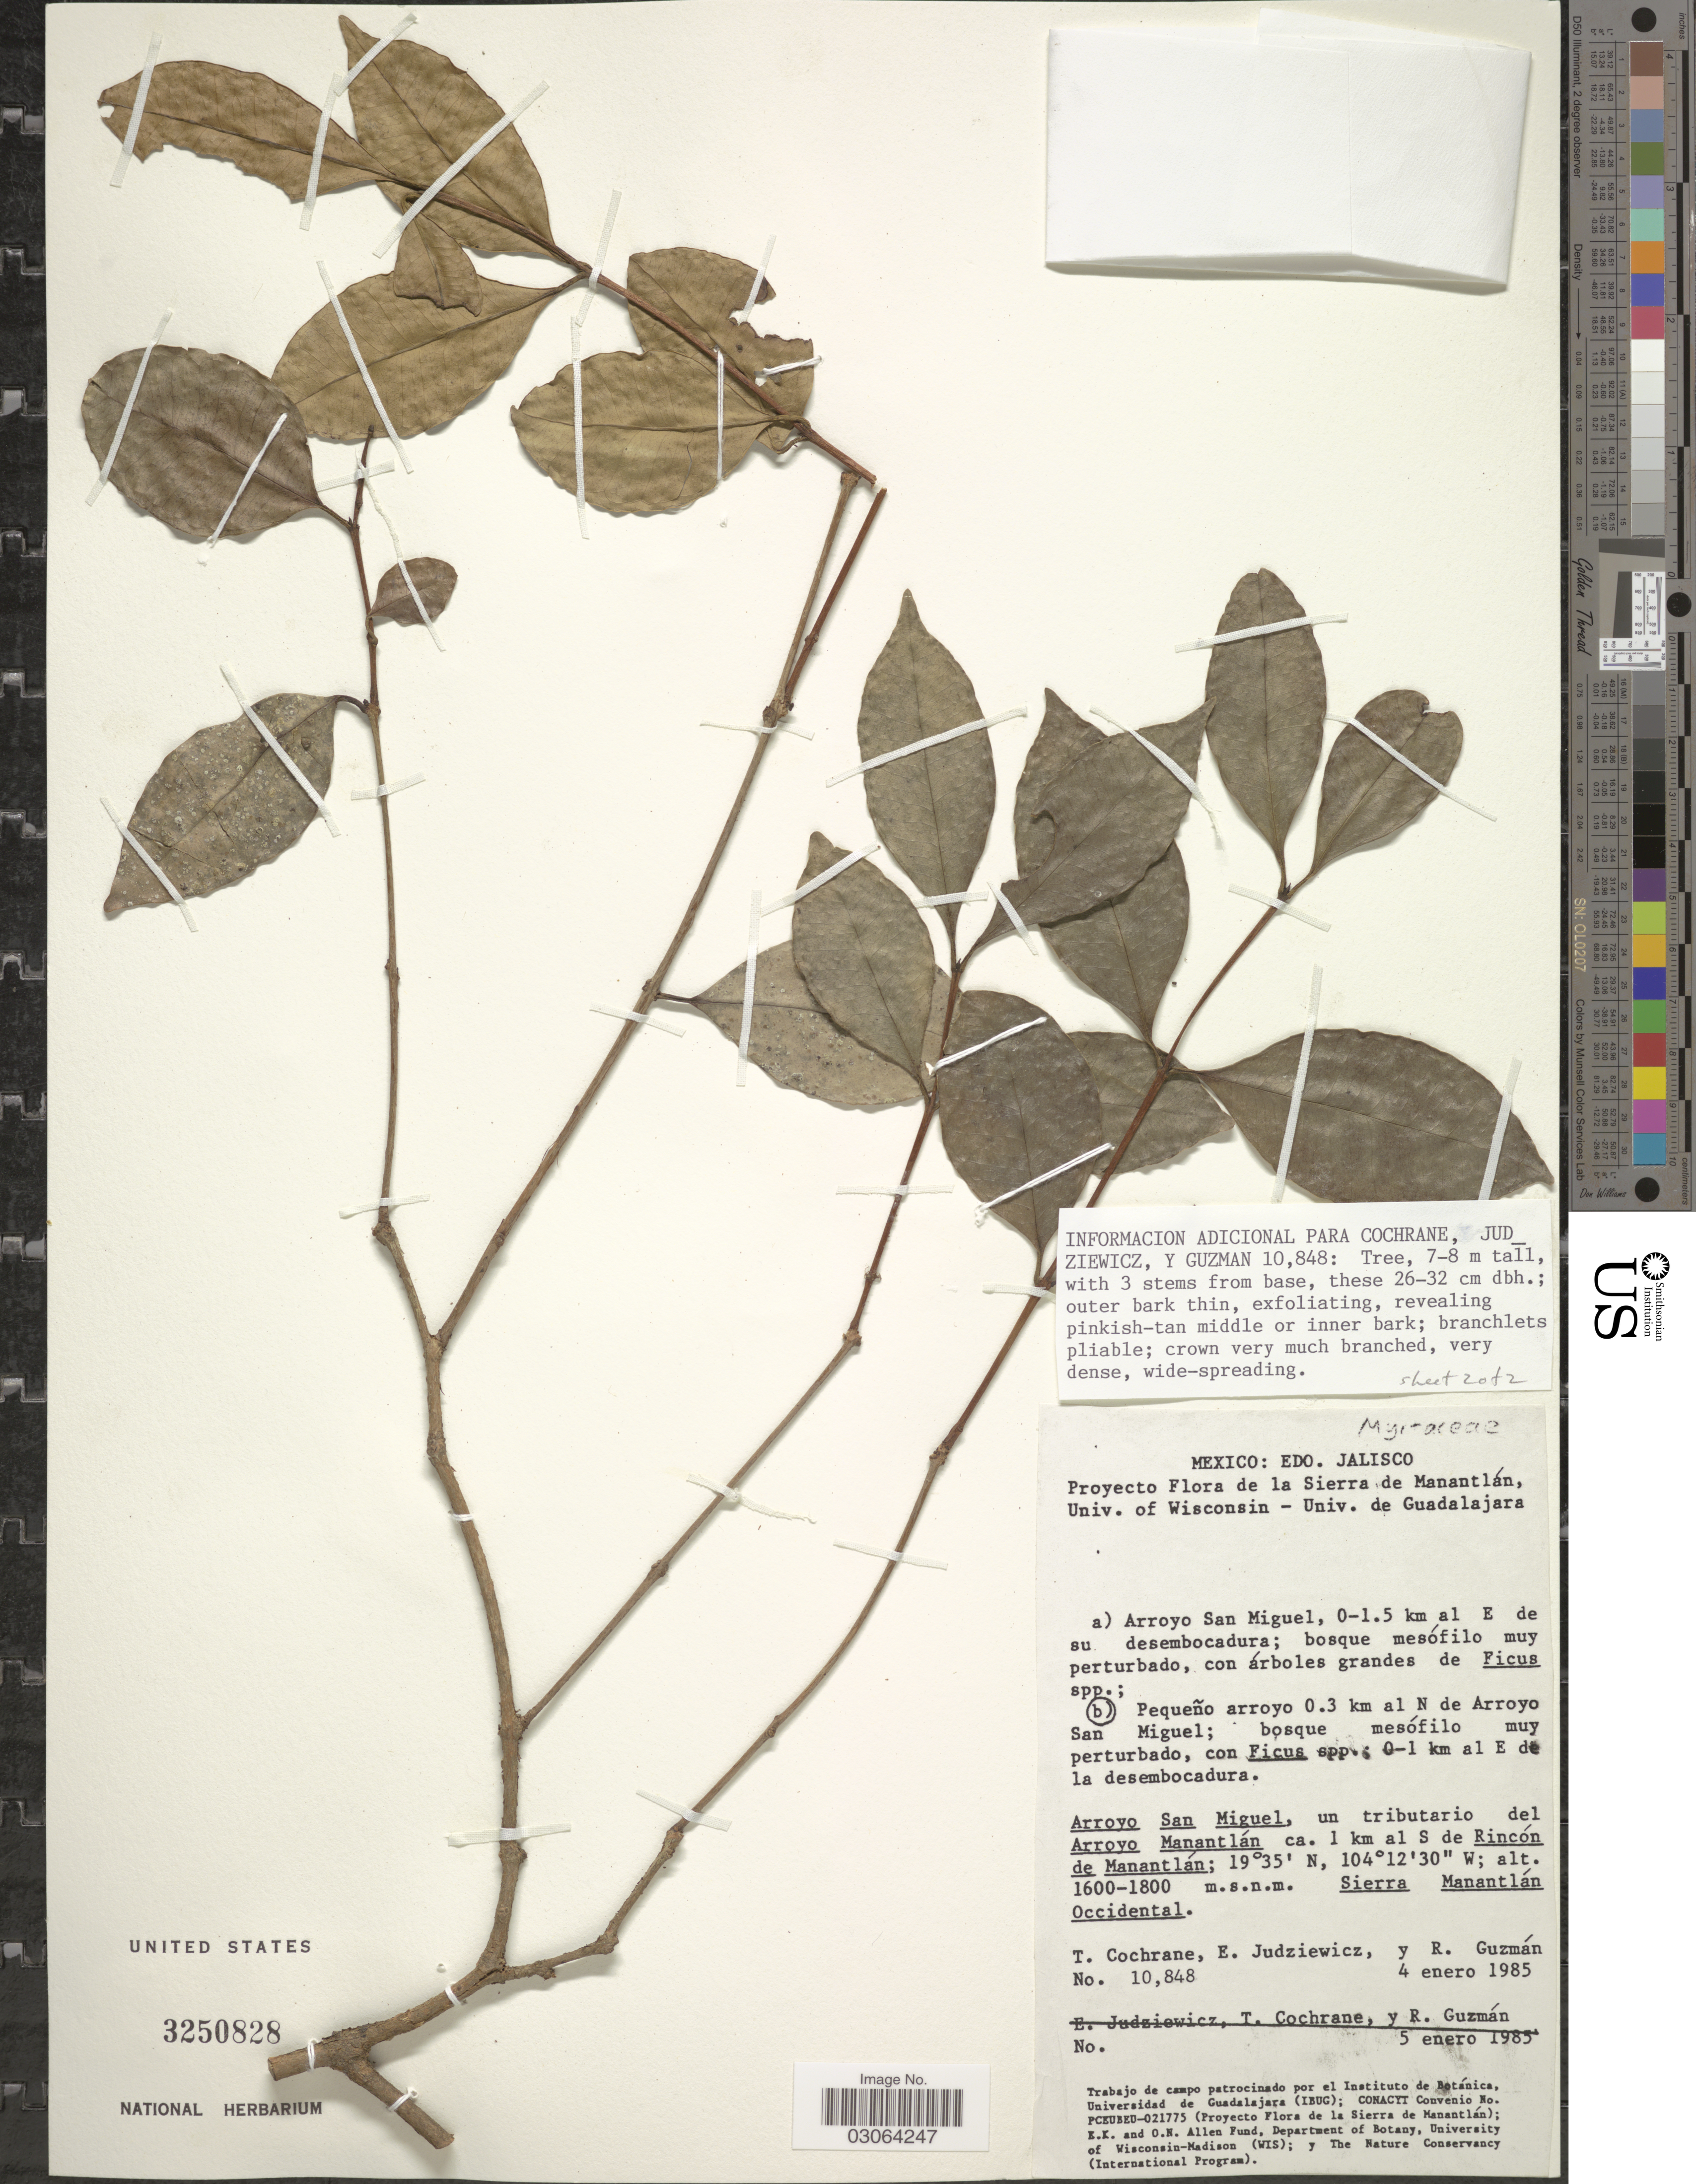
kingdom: Plantae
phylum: Tracheophyta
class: Magnoliopsida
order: Myrtales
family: Myrtaceae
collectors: T. Cochrane, E. Judziewicz & R. Guzmán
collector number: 10848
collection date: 1985-01-04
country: Mexico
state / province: Jalisco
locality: De la Sierra de Manantlán, Pequeño arroyo 0.3 km al N de Arroyo Aan Miguel; 0-1 km al E de la desembocadura, Arroyo San Miguel, un tribitario del Arroyo Manantlán, ca. 1 km al S de Rincón de Manantlán, Sierra Manantlán Occidental.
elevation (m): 1600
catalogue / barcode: US 3250828